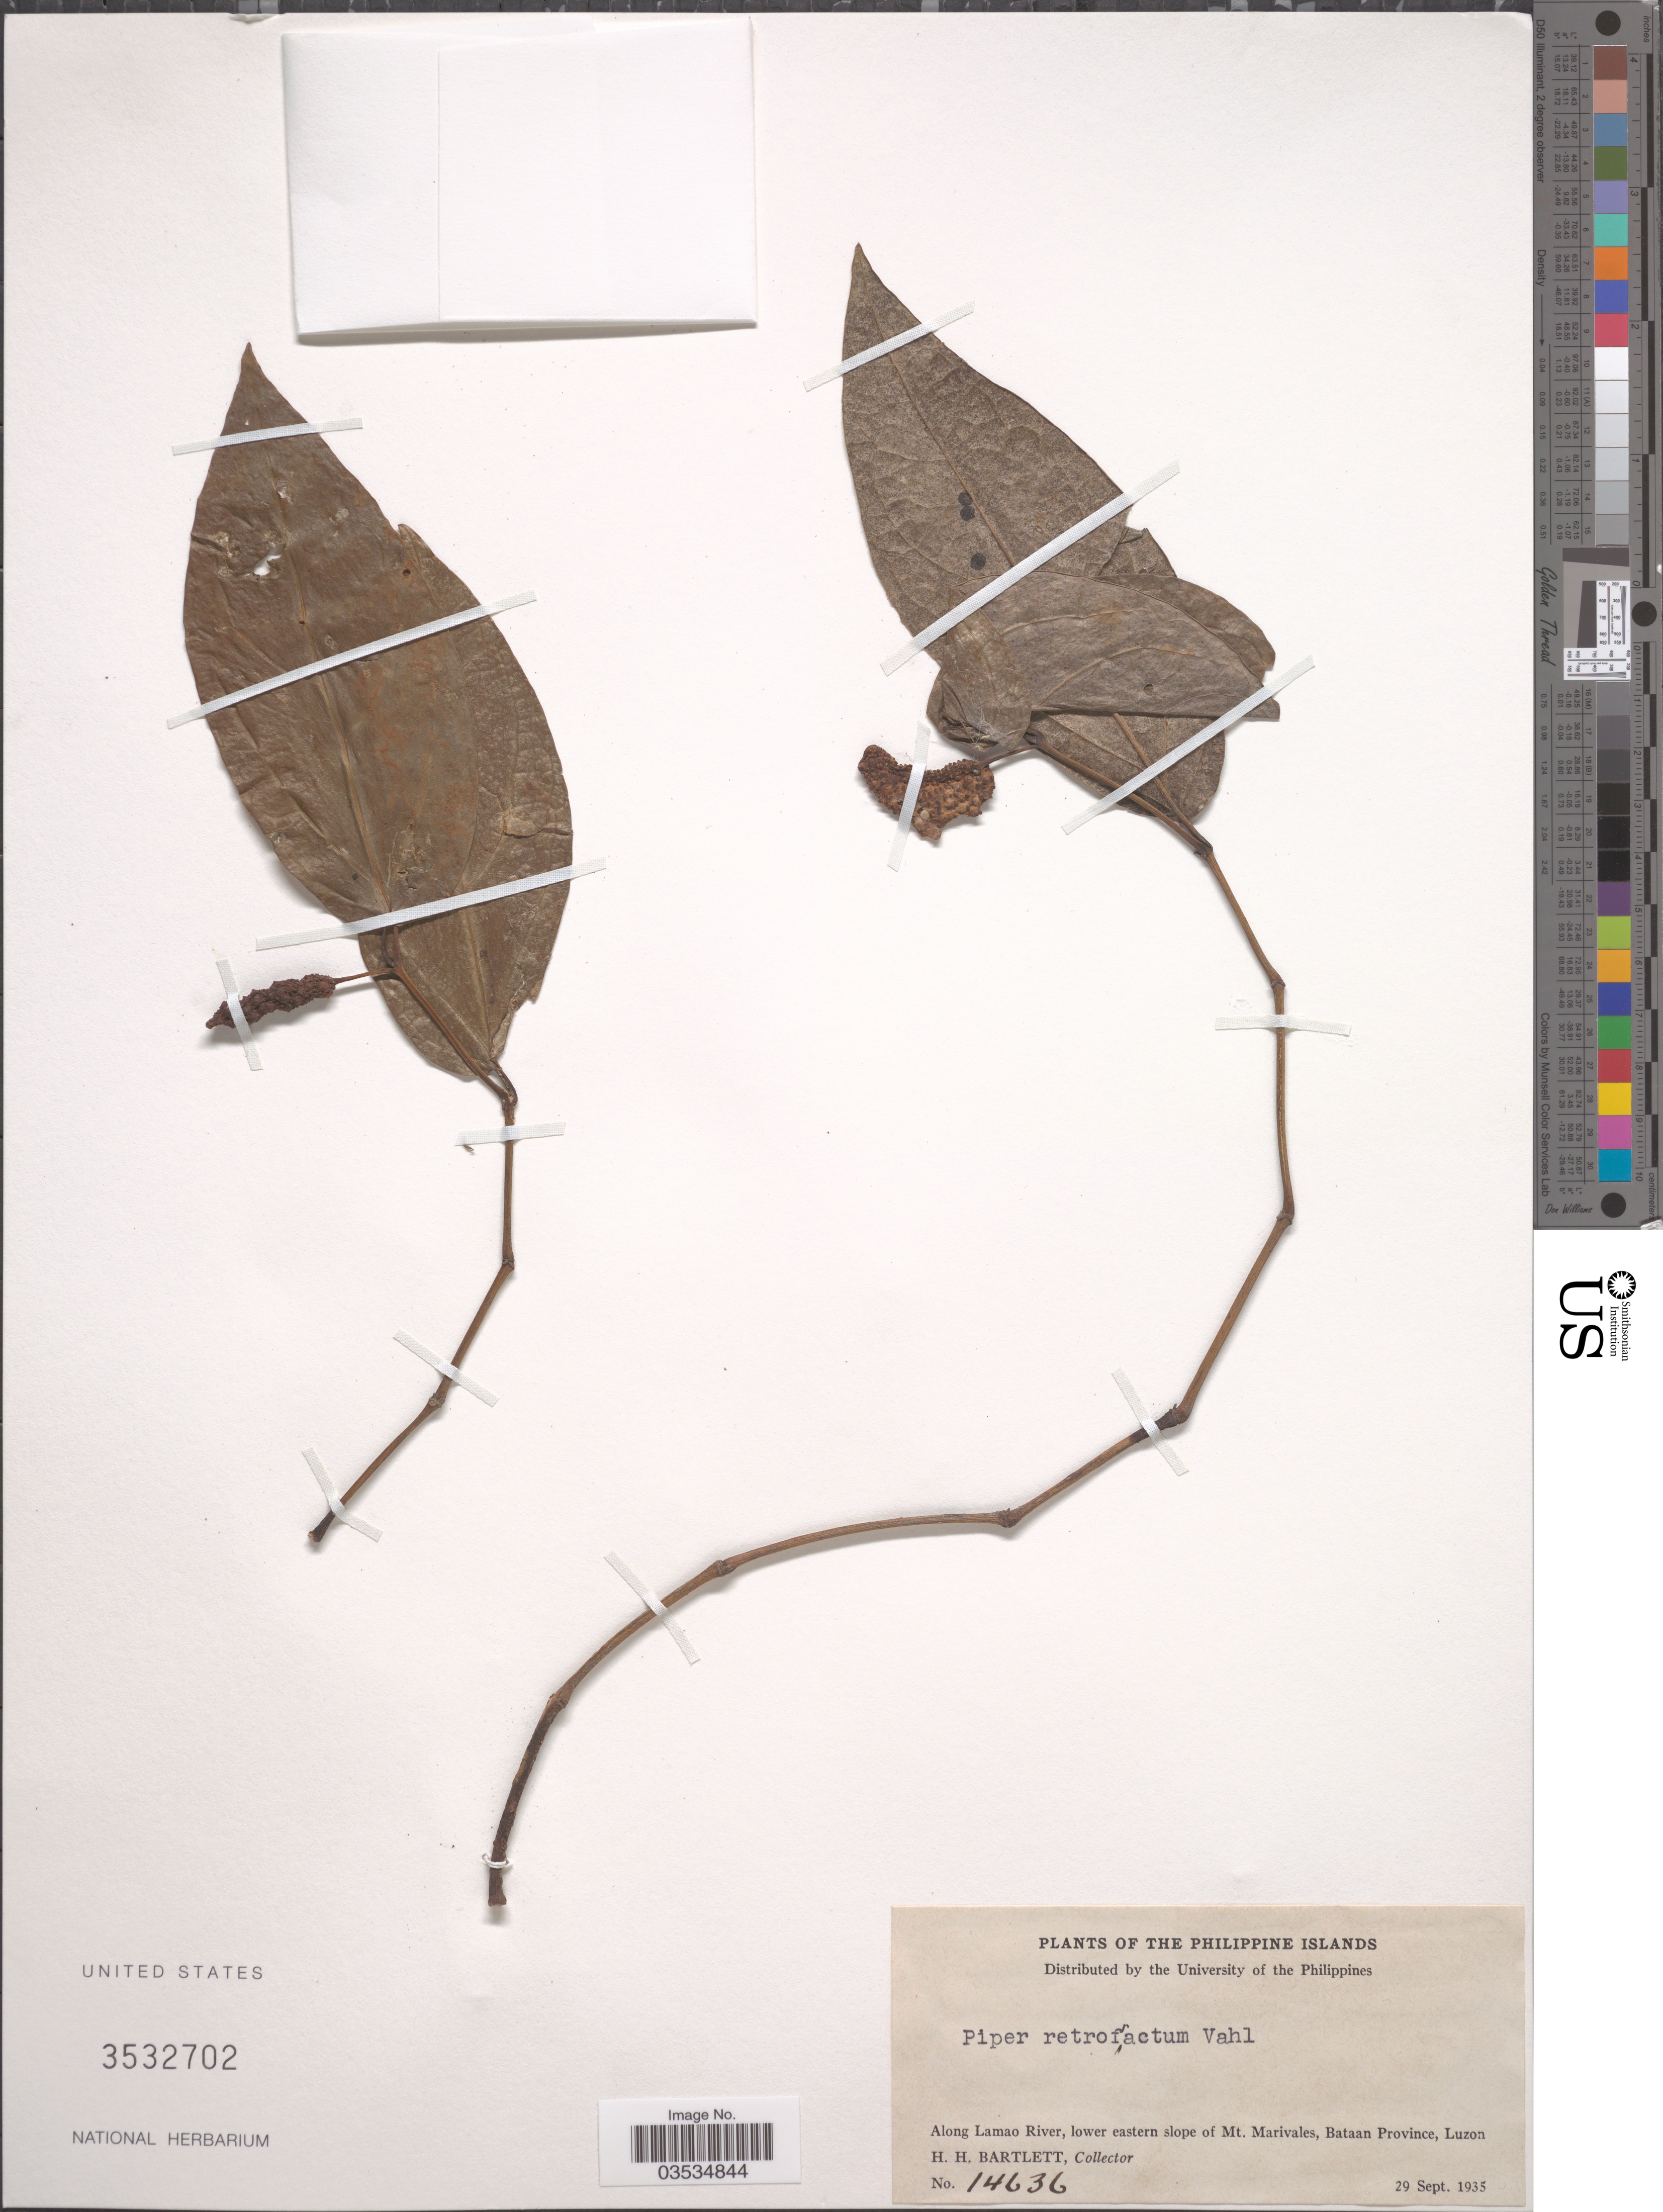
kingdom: Plantae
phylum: Tracheophyta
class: Magnoliopsida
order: Piperales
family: Piperaceae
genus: Piper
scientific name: Piper retrofractum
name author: Vahl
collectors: H. H. Bartlett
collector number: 14636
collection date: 1935-09-29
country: Philippines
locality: Along Lamao River, lower eastern slope of Mt. Mariveles, Bataan Province, Luzon.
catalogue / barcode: US 3532702